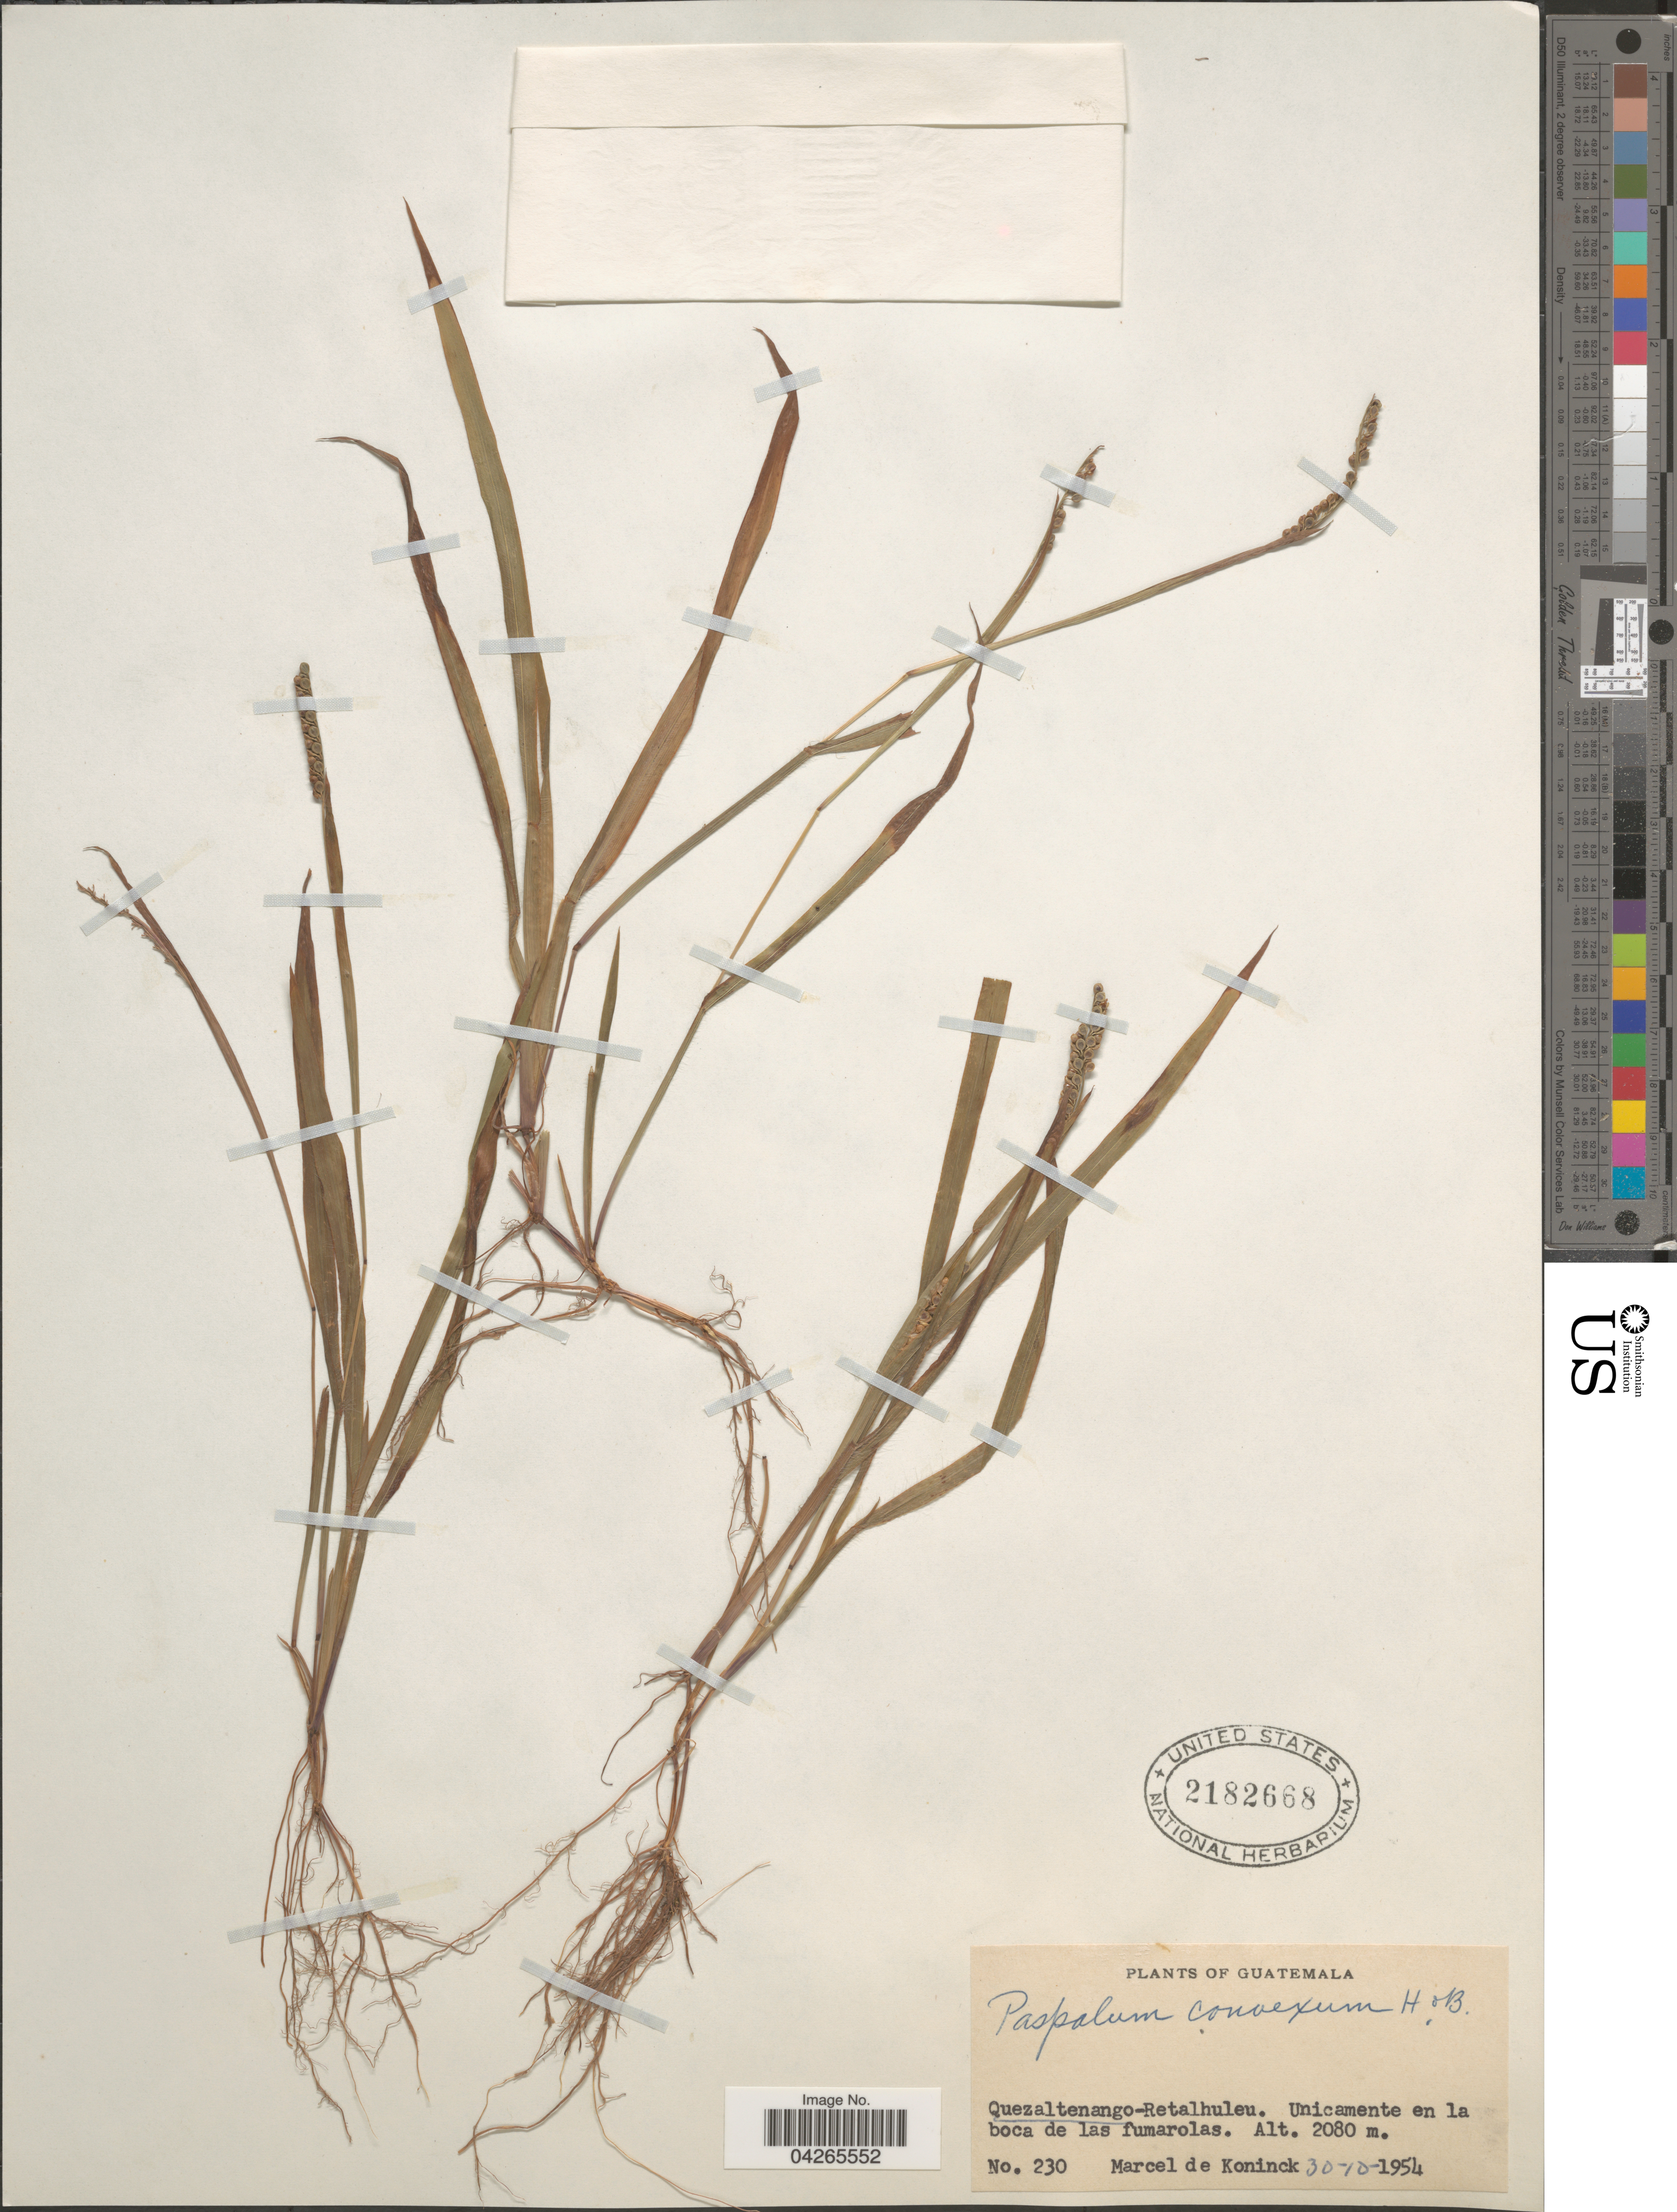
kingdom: Plantae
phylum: Tracheophyta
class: Liliopsida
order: Poales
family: Poaceae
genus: Paspalum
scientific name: Paspalum convexum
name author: Humb. & Bonpl. ex Flüggé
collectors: M. Koninck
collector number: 230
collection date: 1954-10-30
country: Guatemala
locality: Quezaltenango-Retalhuleu. Unicamente en la boca de las fumarolas.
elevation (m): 2080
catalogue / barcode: US 2182668